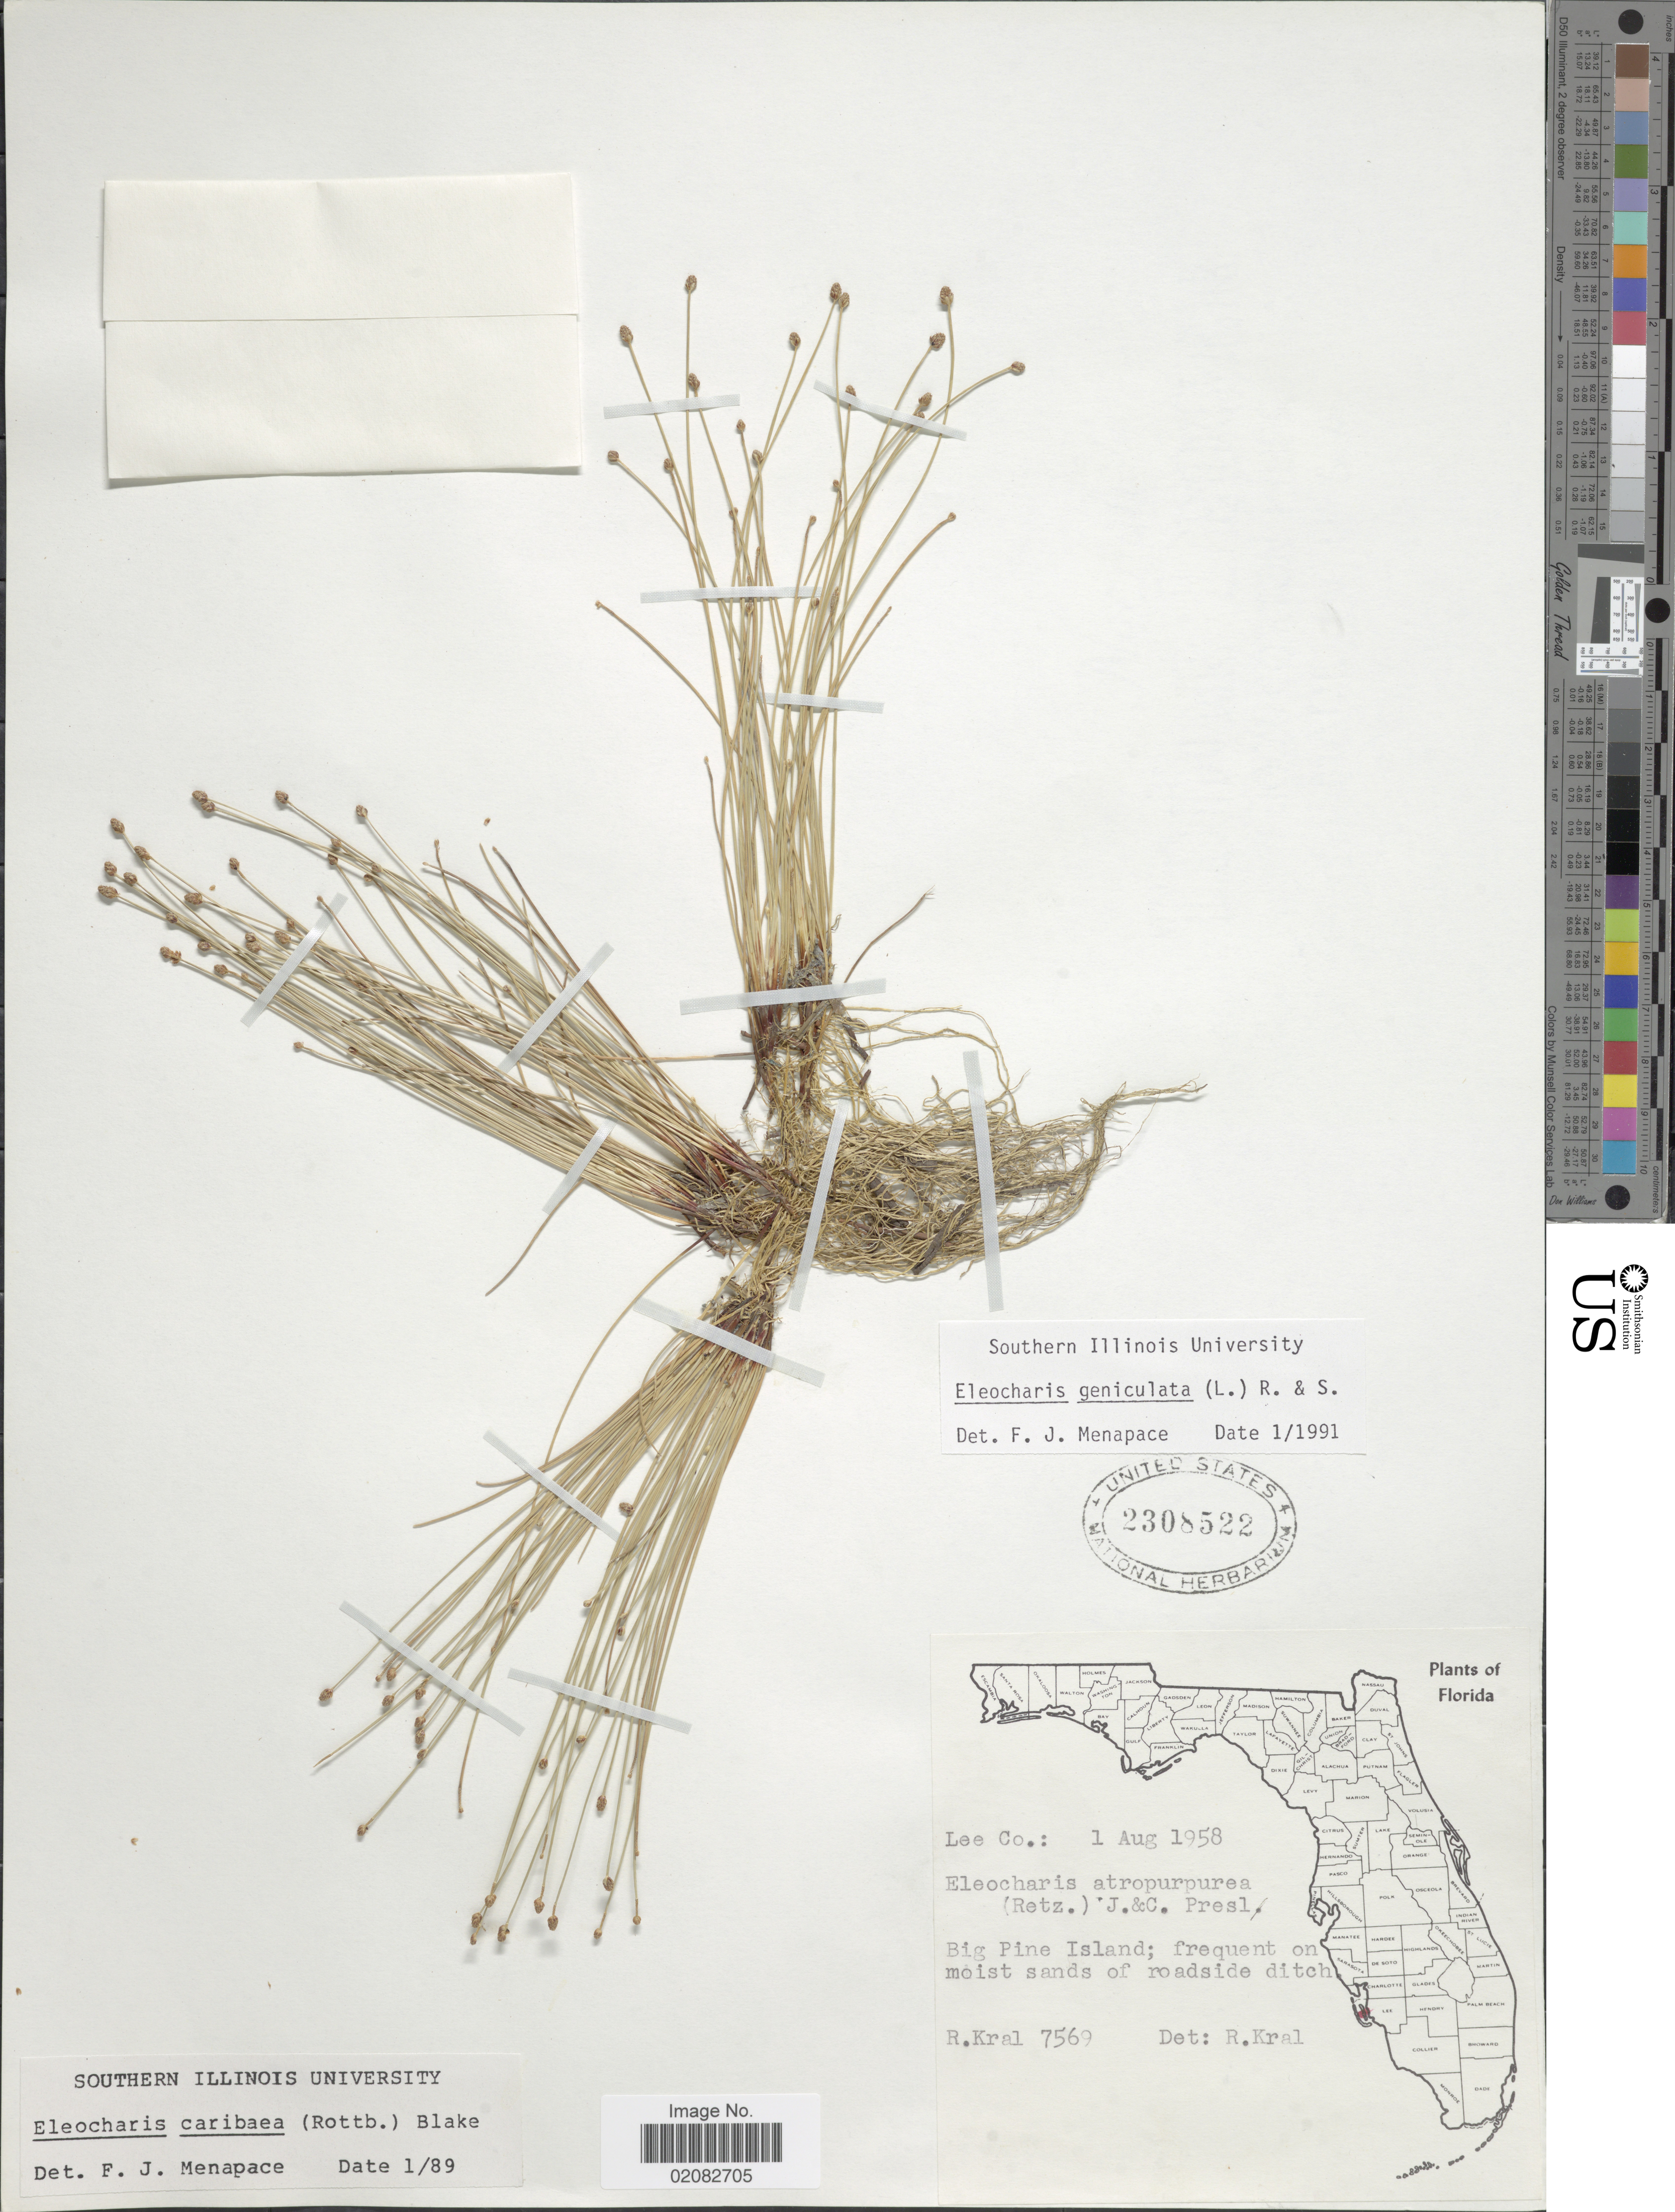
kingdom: Plantae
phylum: Tracheophyta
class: Liliopsida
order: Poales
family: Cyperaceae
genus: Eleocharis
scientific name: Eleocharis geniculata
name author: (L.) Roem. & Schult.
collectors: R. Kral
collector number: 7569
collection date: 1958-08-01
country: United States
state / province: Florida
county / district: Lee County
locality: Big Pine Island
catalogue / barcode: US 2308522